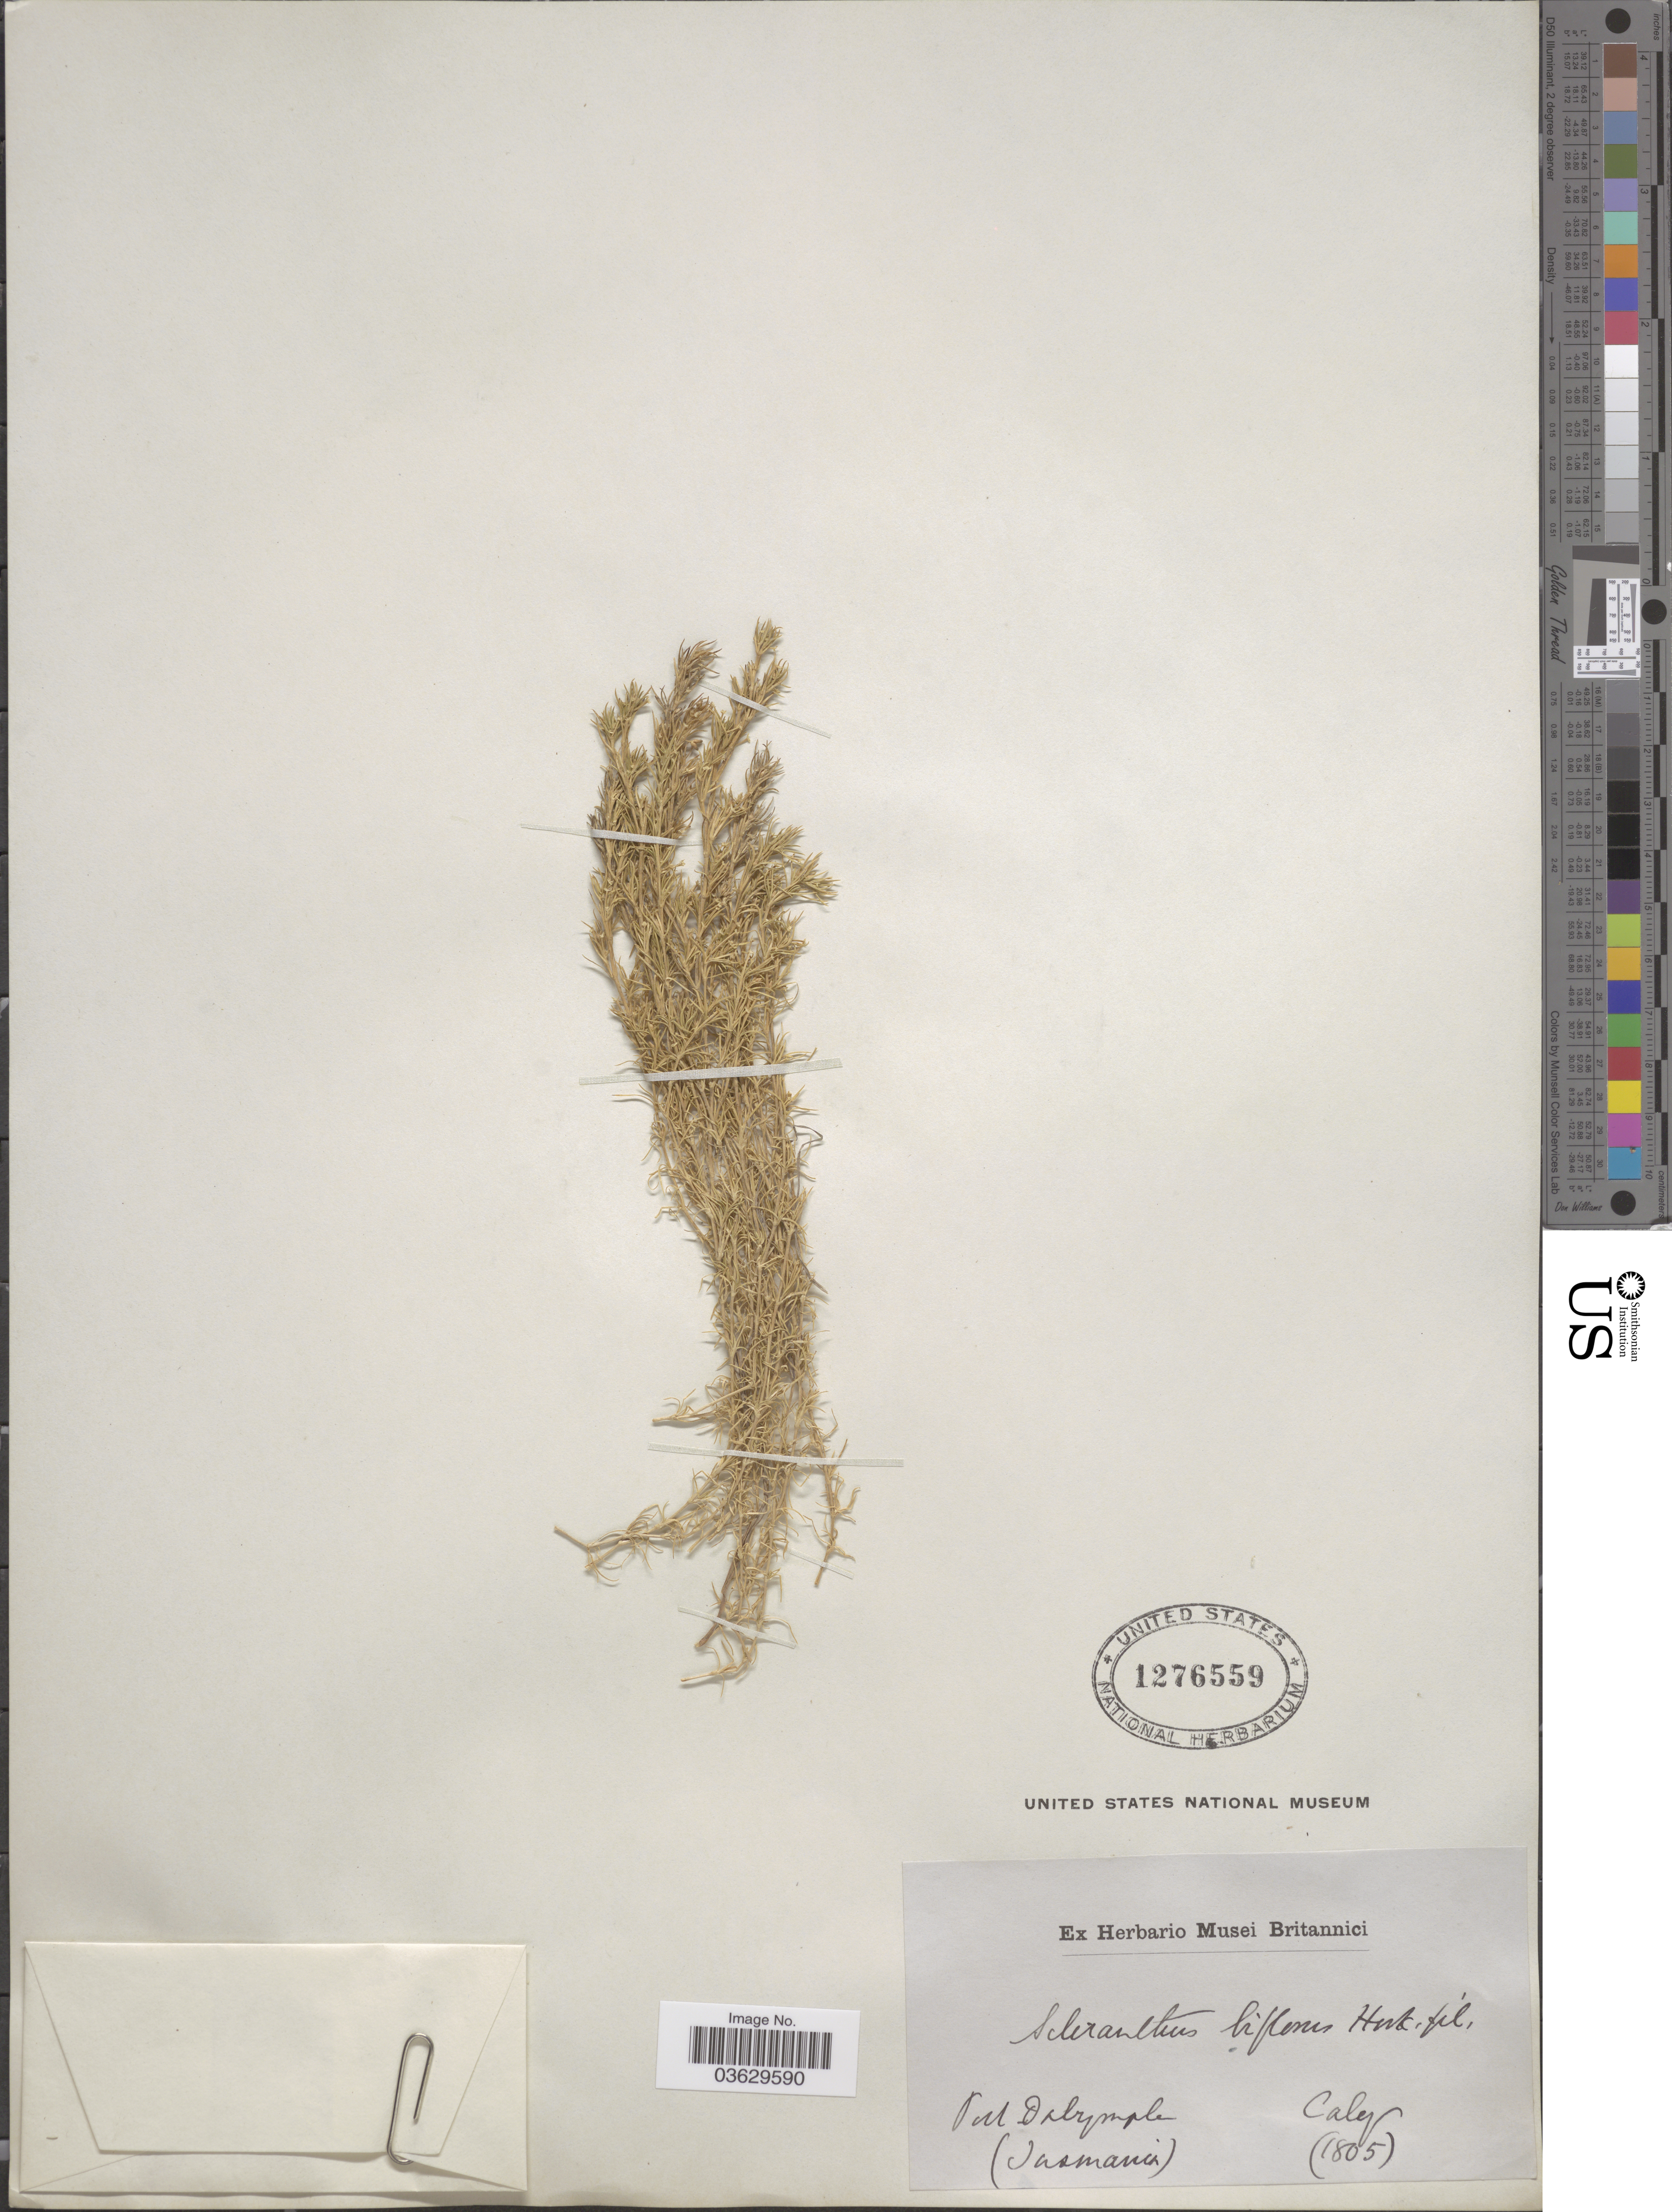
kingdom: Plantae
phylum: Tracheophyta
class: Magnoliopsida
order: Caryophyllales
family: Caryophyllaceae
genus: Scleranthus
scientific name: Scleranthus biflorus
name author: Hook. f.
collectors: -. Caly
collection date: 1805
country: Australia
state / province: Tasmania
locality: Port Dalrymple.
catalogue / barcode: US 1276559